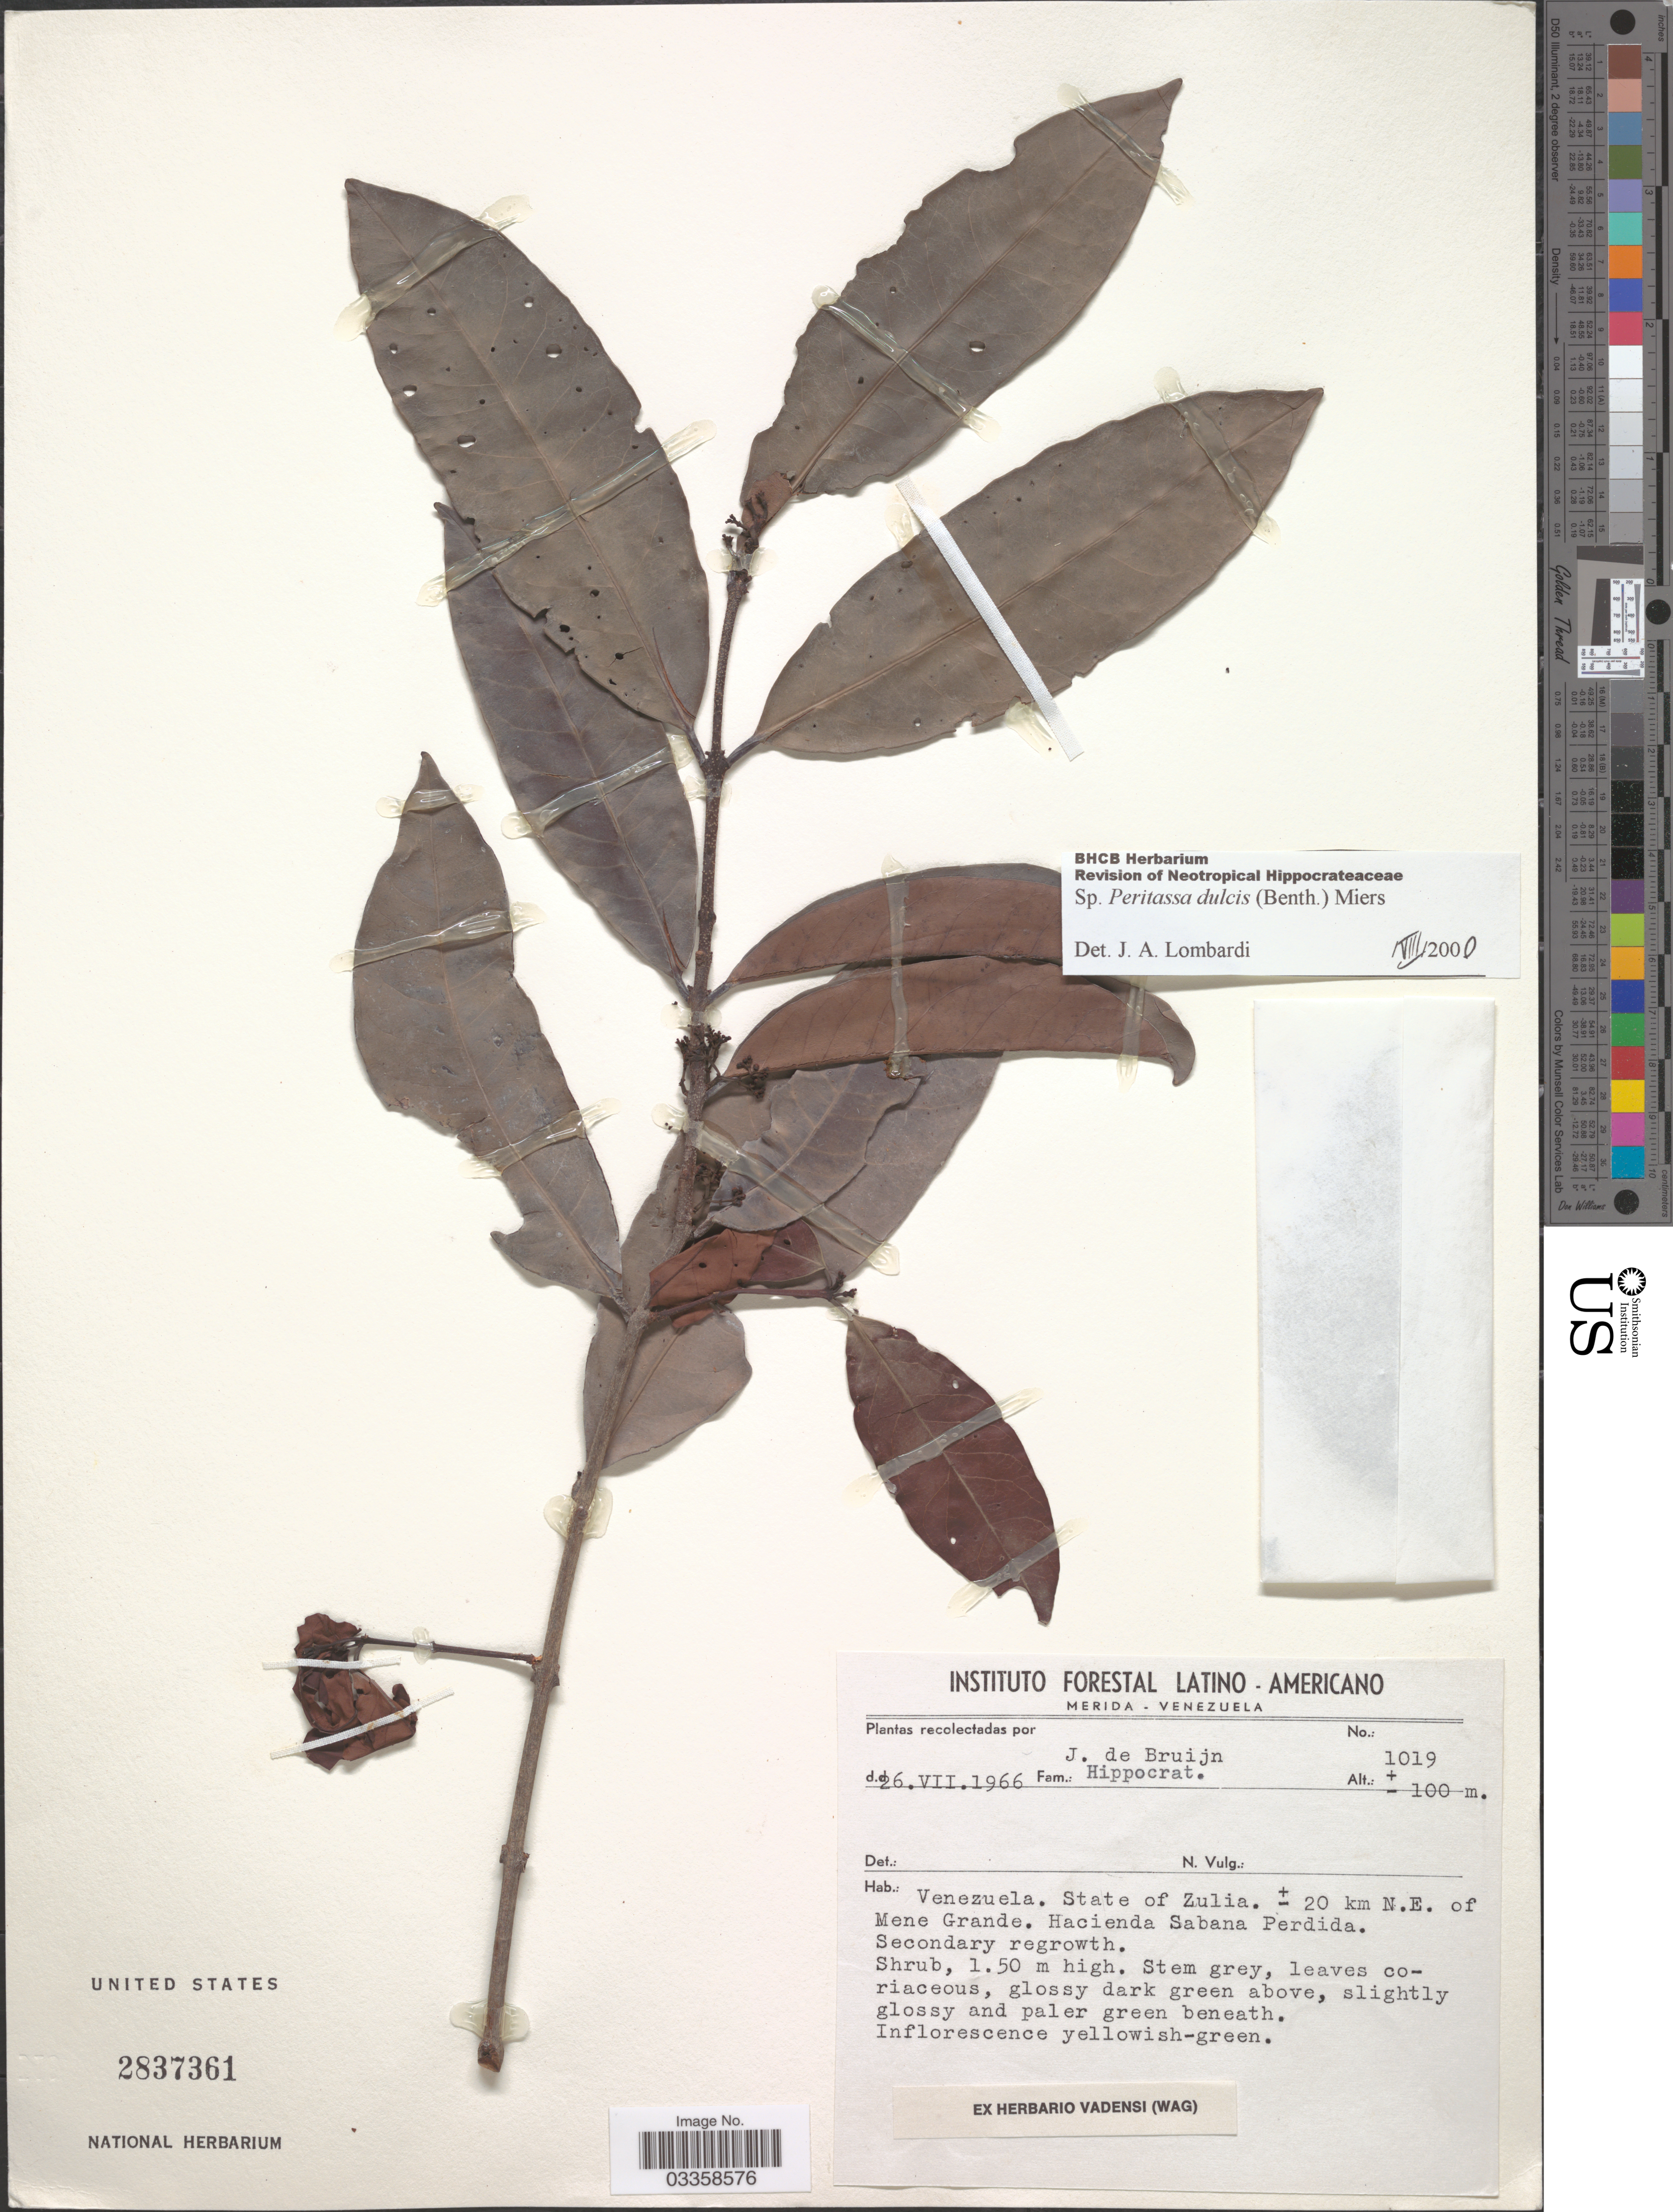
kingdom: Plantae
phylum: Tracheophyta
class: Magnoliopsida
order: Celastrales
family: Celastraceae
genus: Peritassa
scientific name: Peritassa dulcis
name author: (Benth.) Miers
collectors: J. Bruijn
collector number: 1019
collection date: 1966-07-26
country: Venezuela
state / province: Zulia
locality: ± 20 km N.E. of Mene Grande. Hacienda Sabana Perdida.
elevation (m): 100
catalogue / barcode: US 2837361